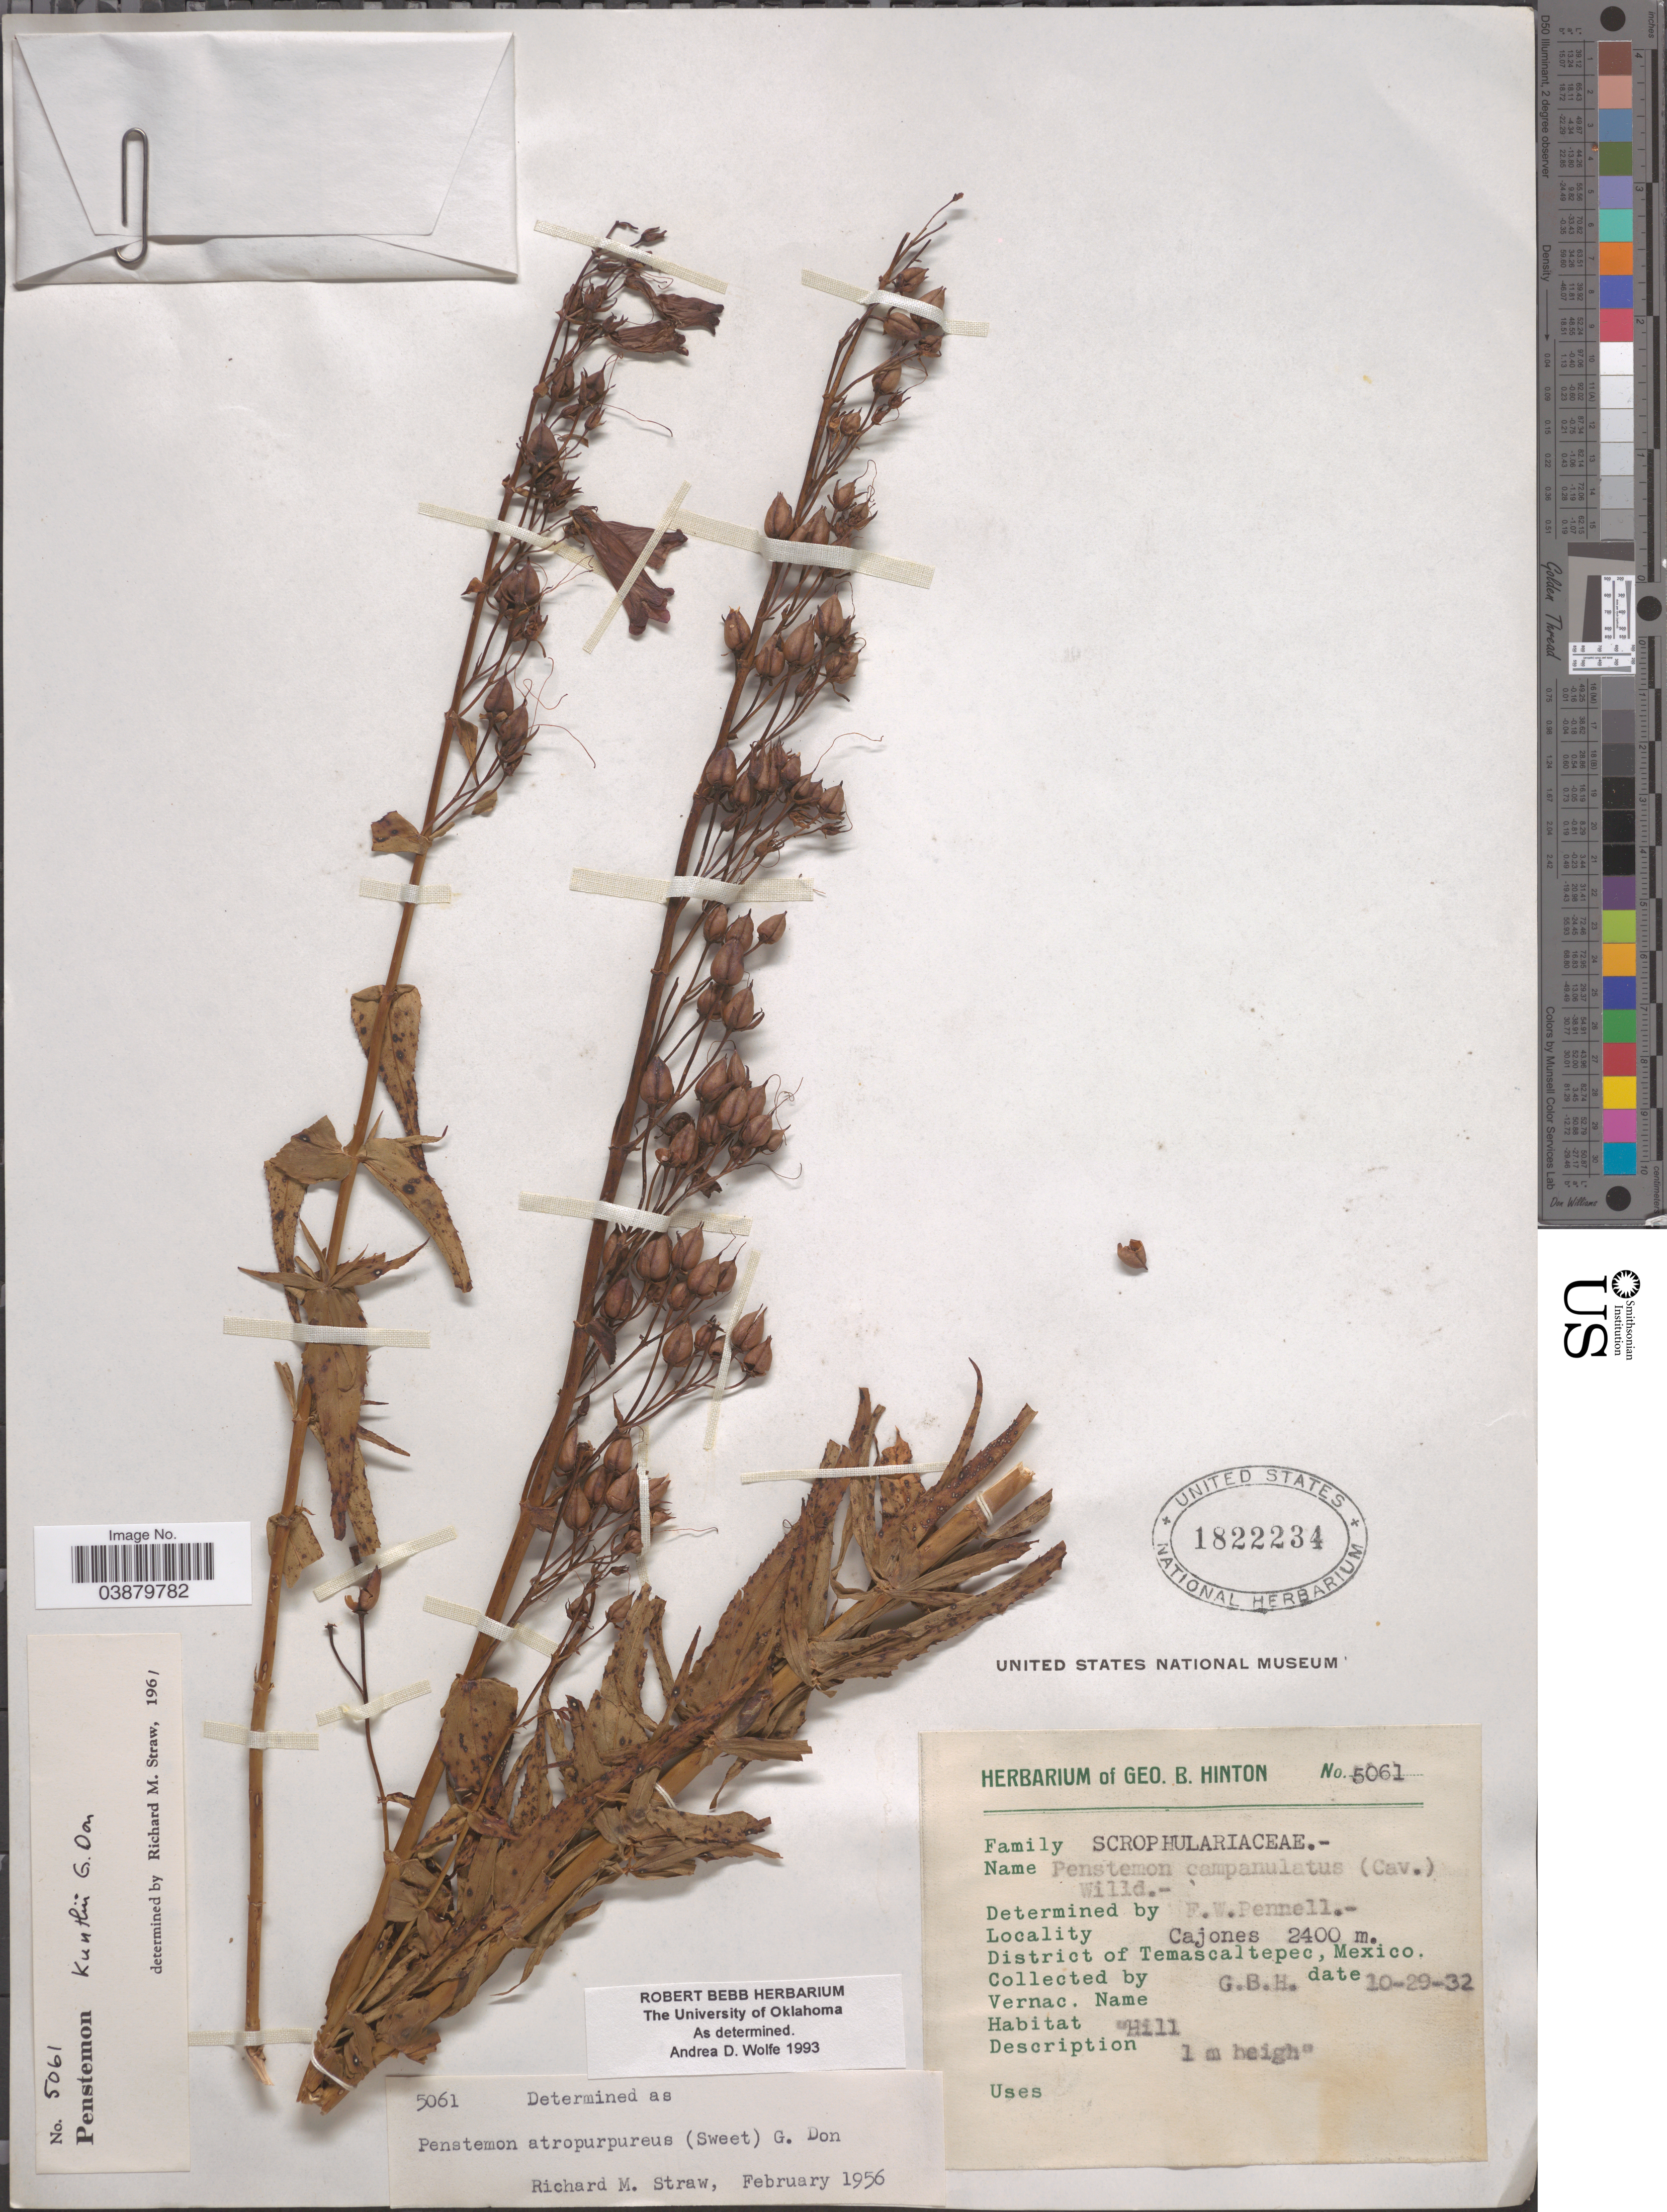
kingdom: Plantae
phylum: Tracheophyta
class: Magnoliopsida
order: Lamiales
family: Plantaginaceae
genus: Penstemon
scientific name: Penstemon kunthii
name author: G. Don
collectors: G. B. Hinton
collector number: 5061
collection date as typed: Transcribed d/m/y: 29/10/32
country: Mexico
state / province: México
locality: Cajones. District of Temascaltepec.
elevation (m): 2400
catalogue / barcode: US 1822234